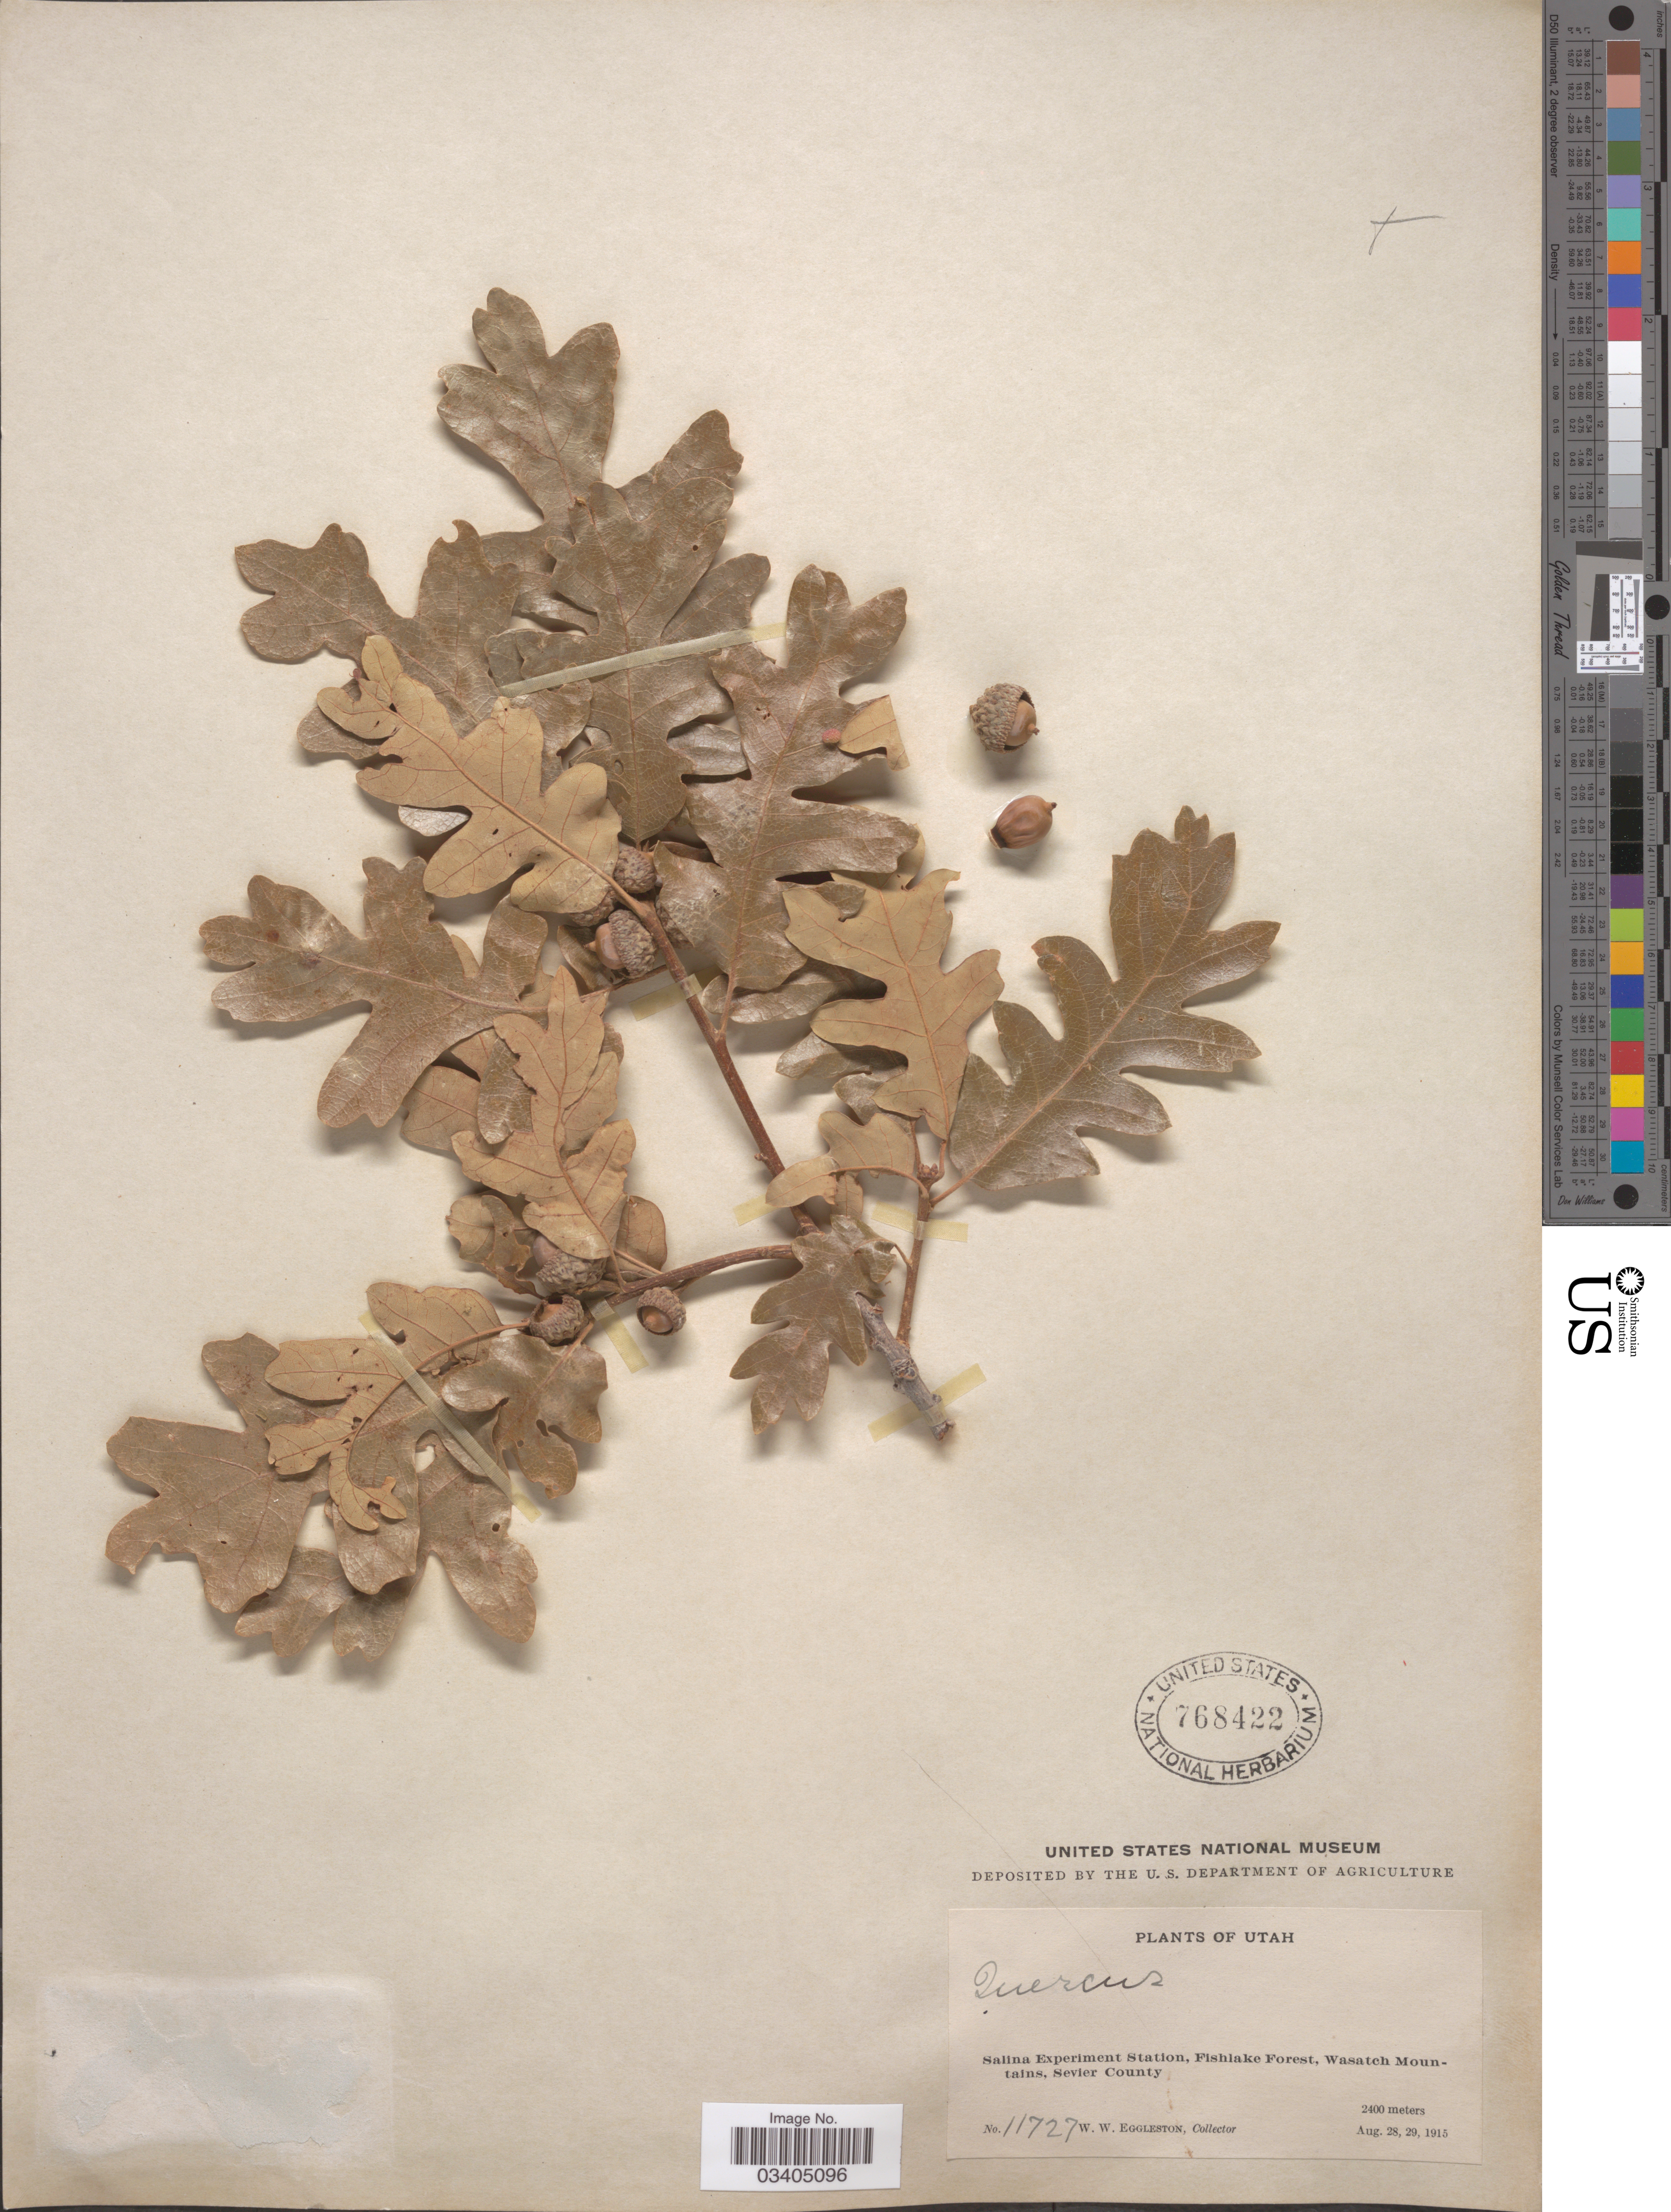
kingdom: Plantae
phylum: Tracheophyta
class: Magnoliopsida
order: Fagales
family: Fagaceae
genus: Quercus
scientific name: Quercus gambelii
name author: Nutt.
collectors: W. W. Eggleston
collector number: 11727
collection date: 1915-08-28/1915-08-29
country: United States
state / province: Utah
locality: Salina Experiment Station, Fishlake Forest, Wasatch Mountains, Sevier County.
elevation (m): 2400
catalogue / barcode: US 768422